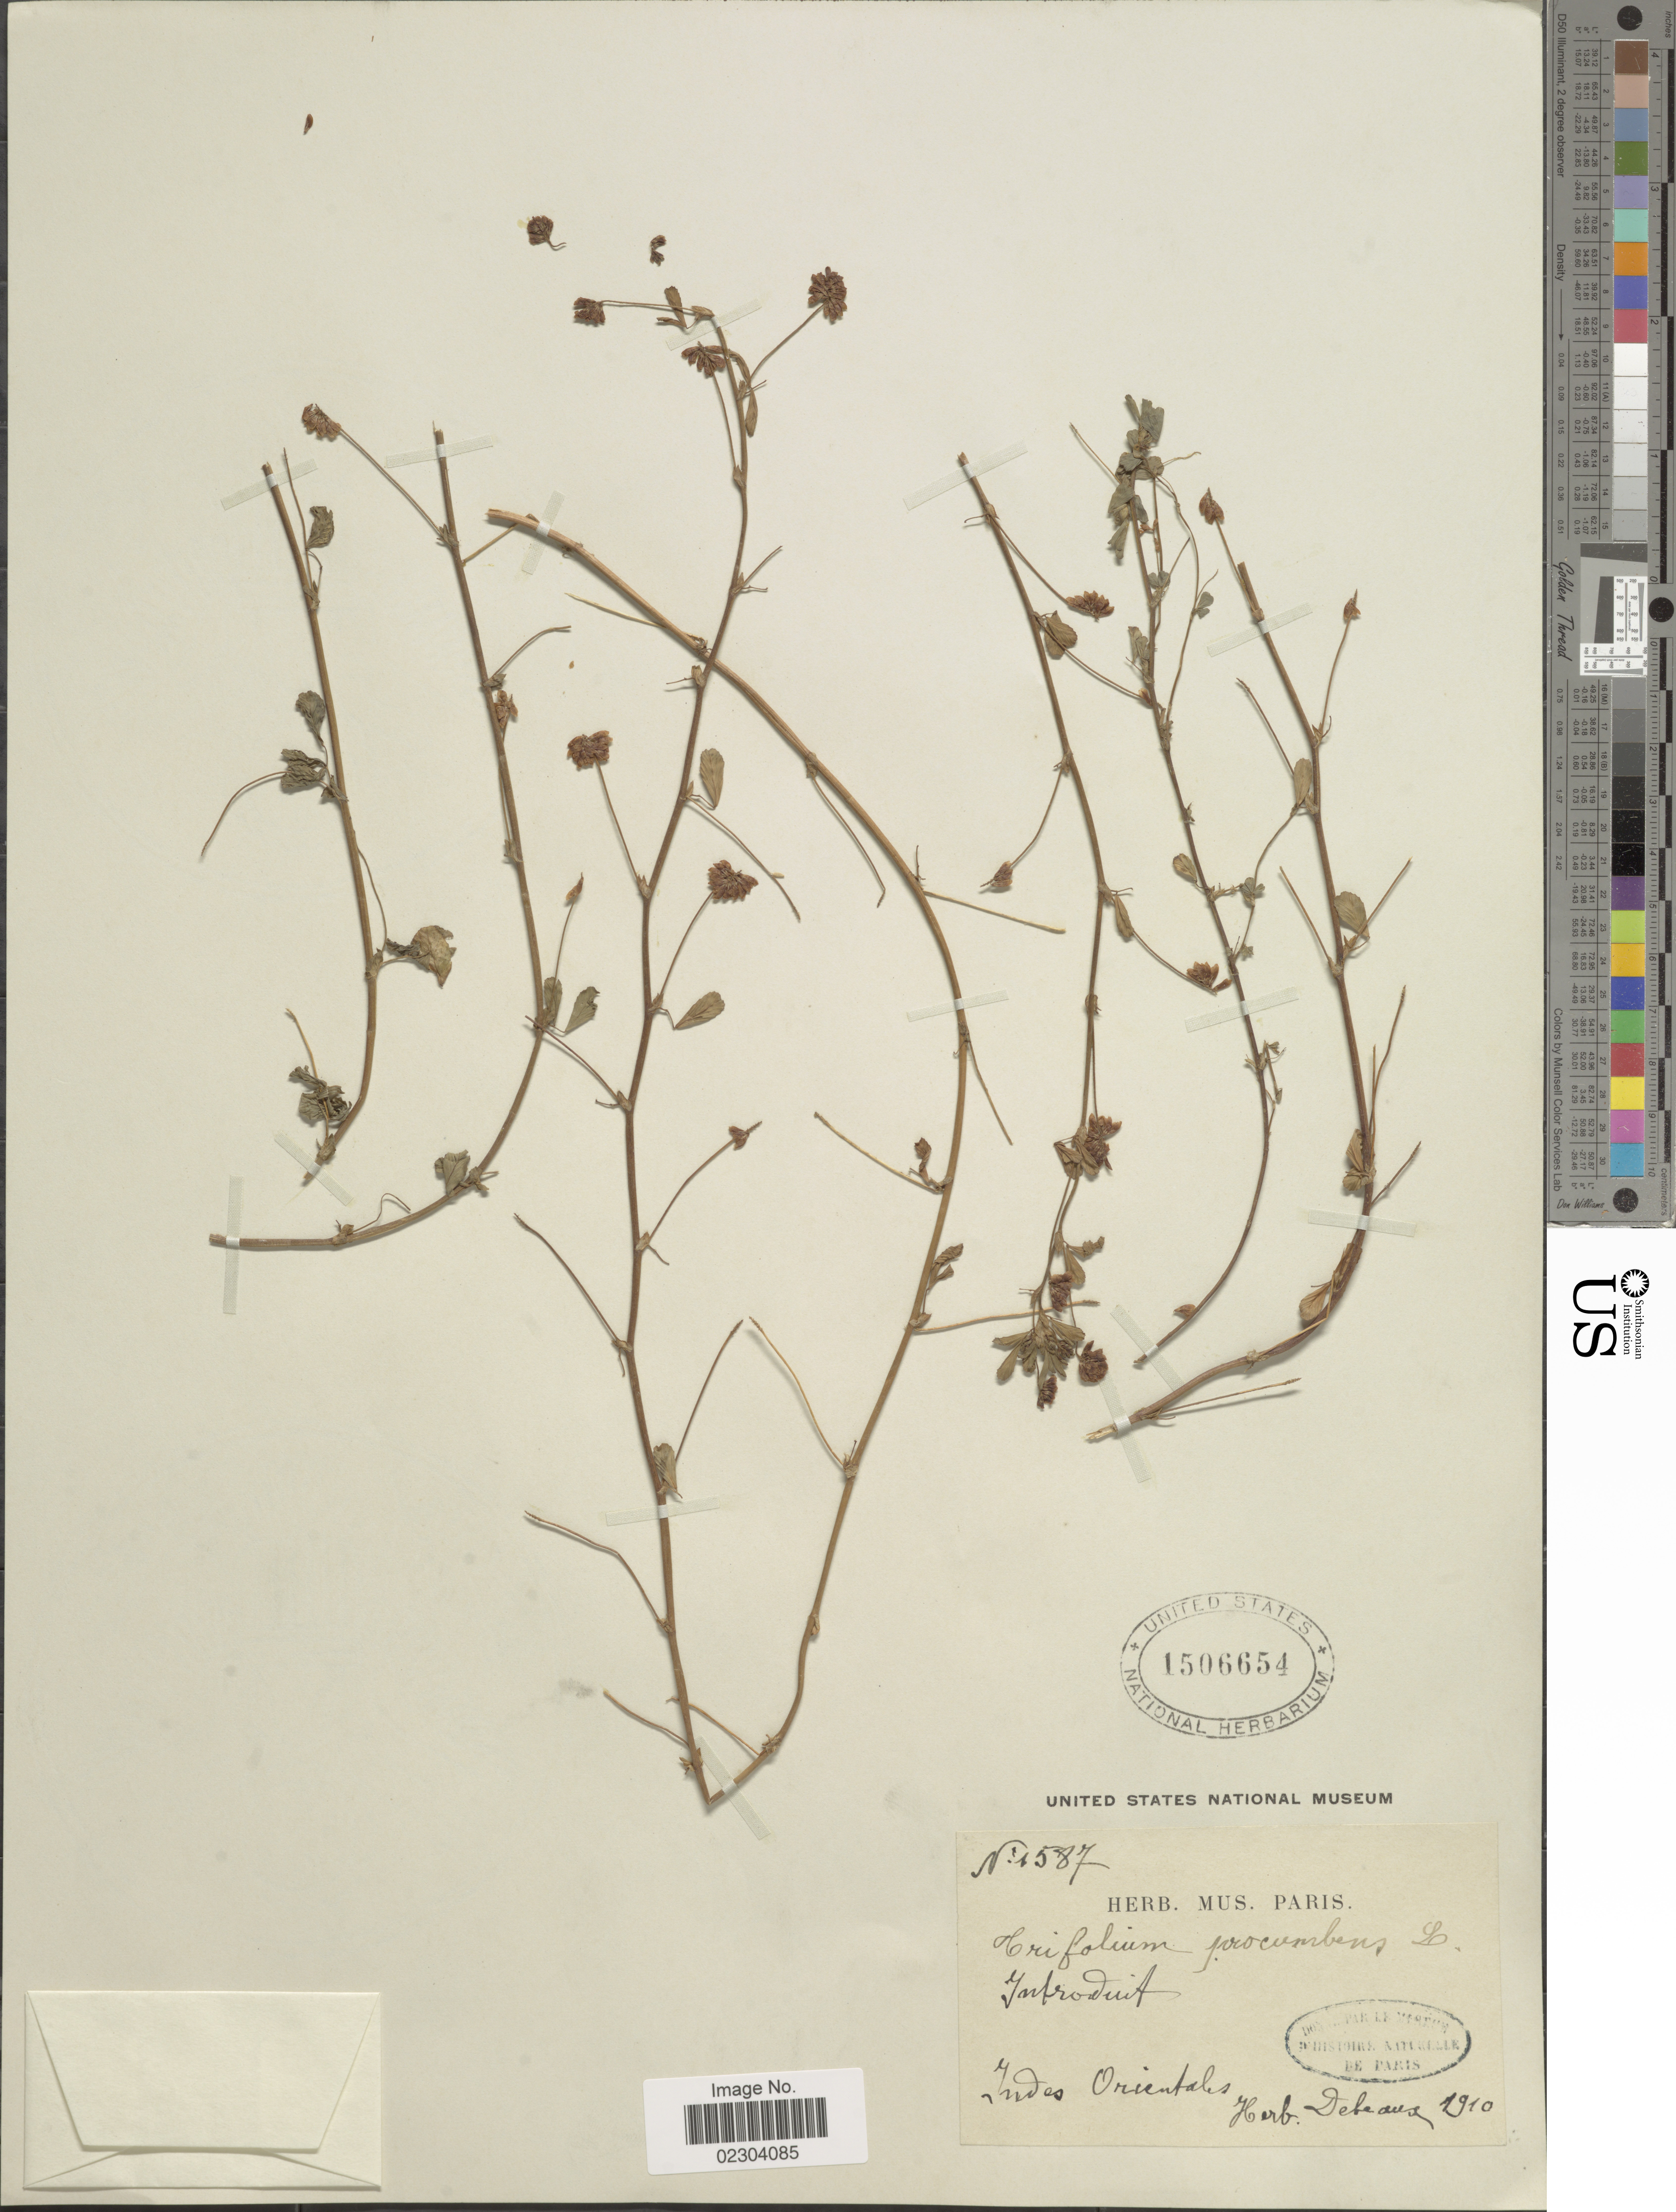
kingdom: Plantae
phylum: Tracheophyta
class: Magnoliopsida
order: Fabales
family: Fabaceae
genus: Trifolium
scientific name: Trifolium dubium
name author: Sibth.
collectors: Ex herb. Debeaux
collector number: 1587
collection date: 1910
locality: Indes Orientales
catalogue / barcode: US 1506654